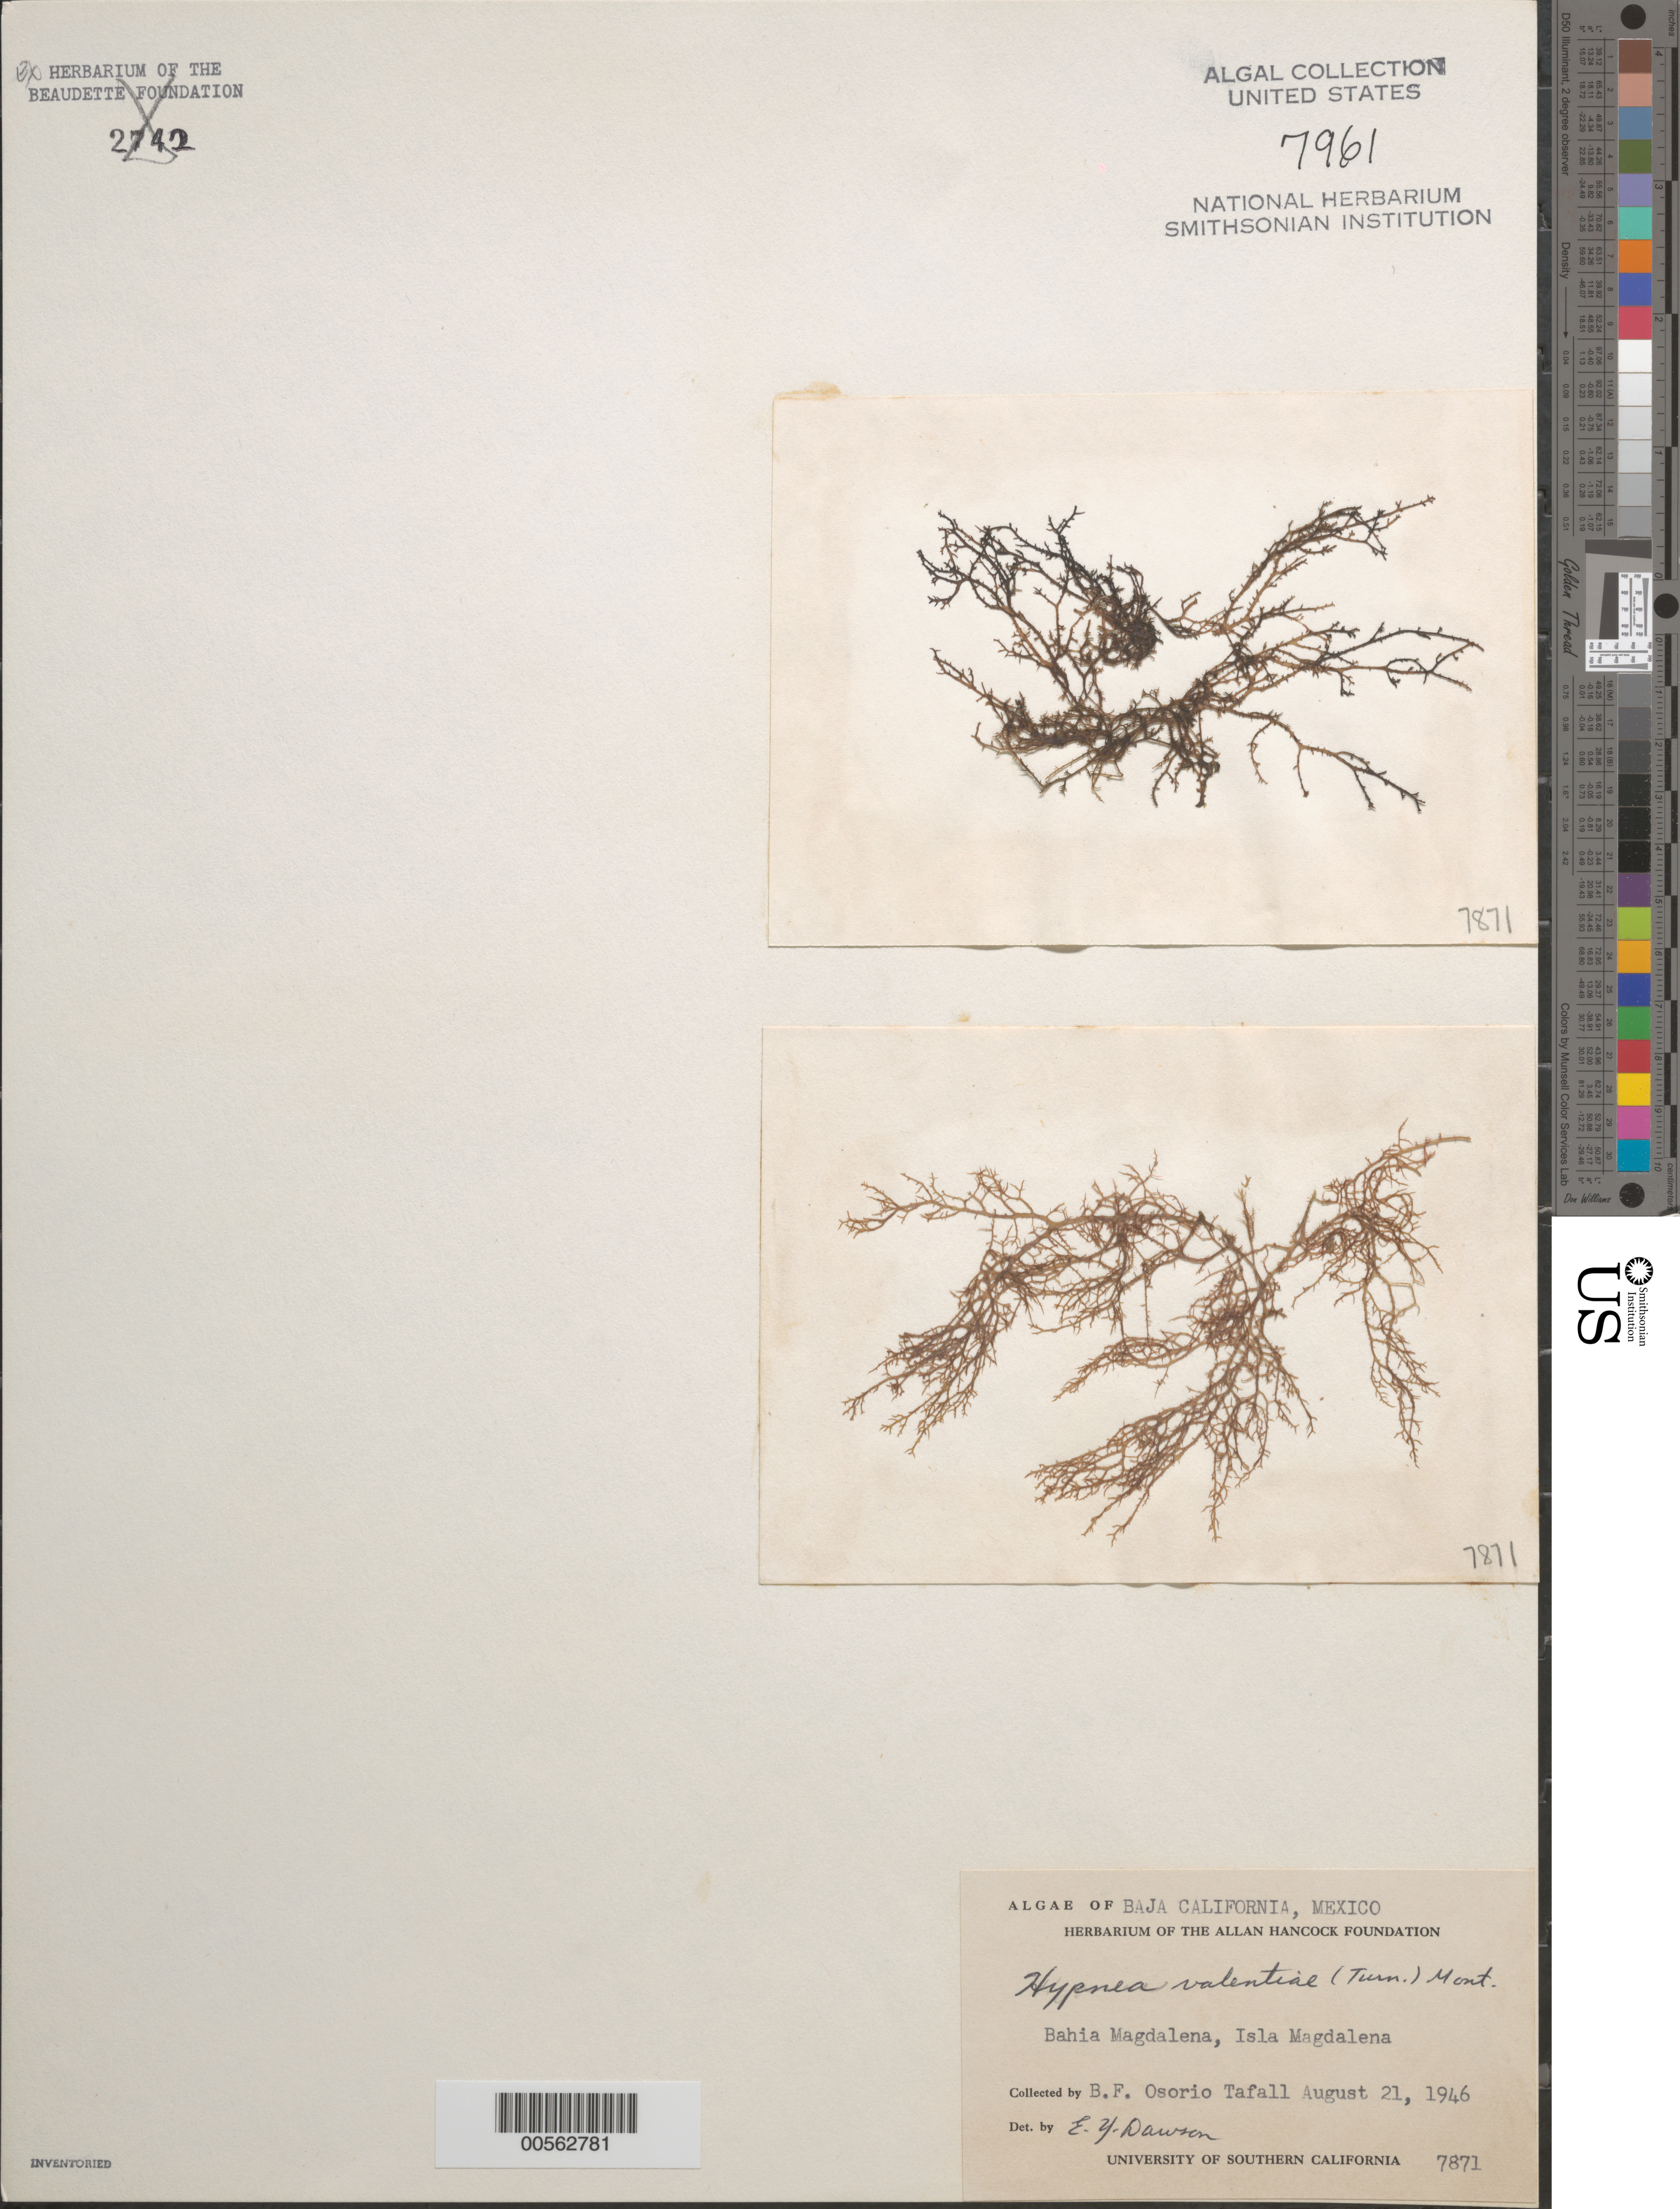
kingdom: Plantae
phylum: Rhodophyta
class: Florideophyceae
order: Gigartinales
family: Cystocloniaceae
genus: Hypnea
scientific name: Hypnea valentiae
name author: (Turner) Mont.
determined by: Dawson, E. Y.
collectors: B. Osario Tafall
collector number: EYD 7871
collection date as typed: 21 Aug 1946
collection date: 1946-08-21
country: Mexico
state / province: Baja California Sur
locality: Bahia Magdalena, Isla Magdalena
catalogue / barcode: US 7961